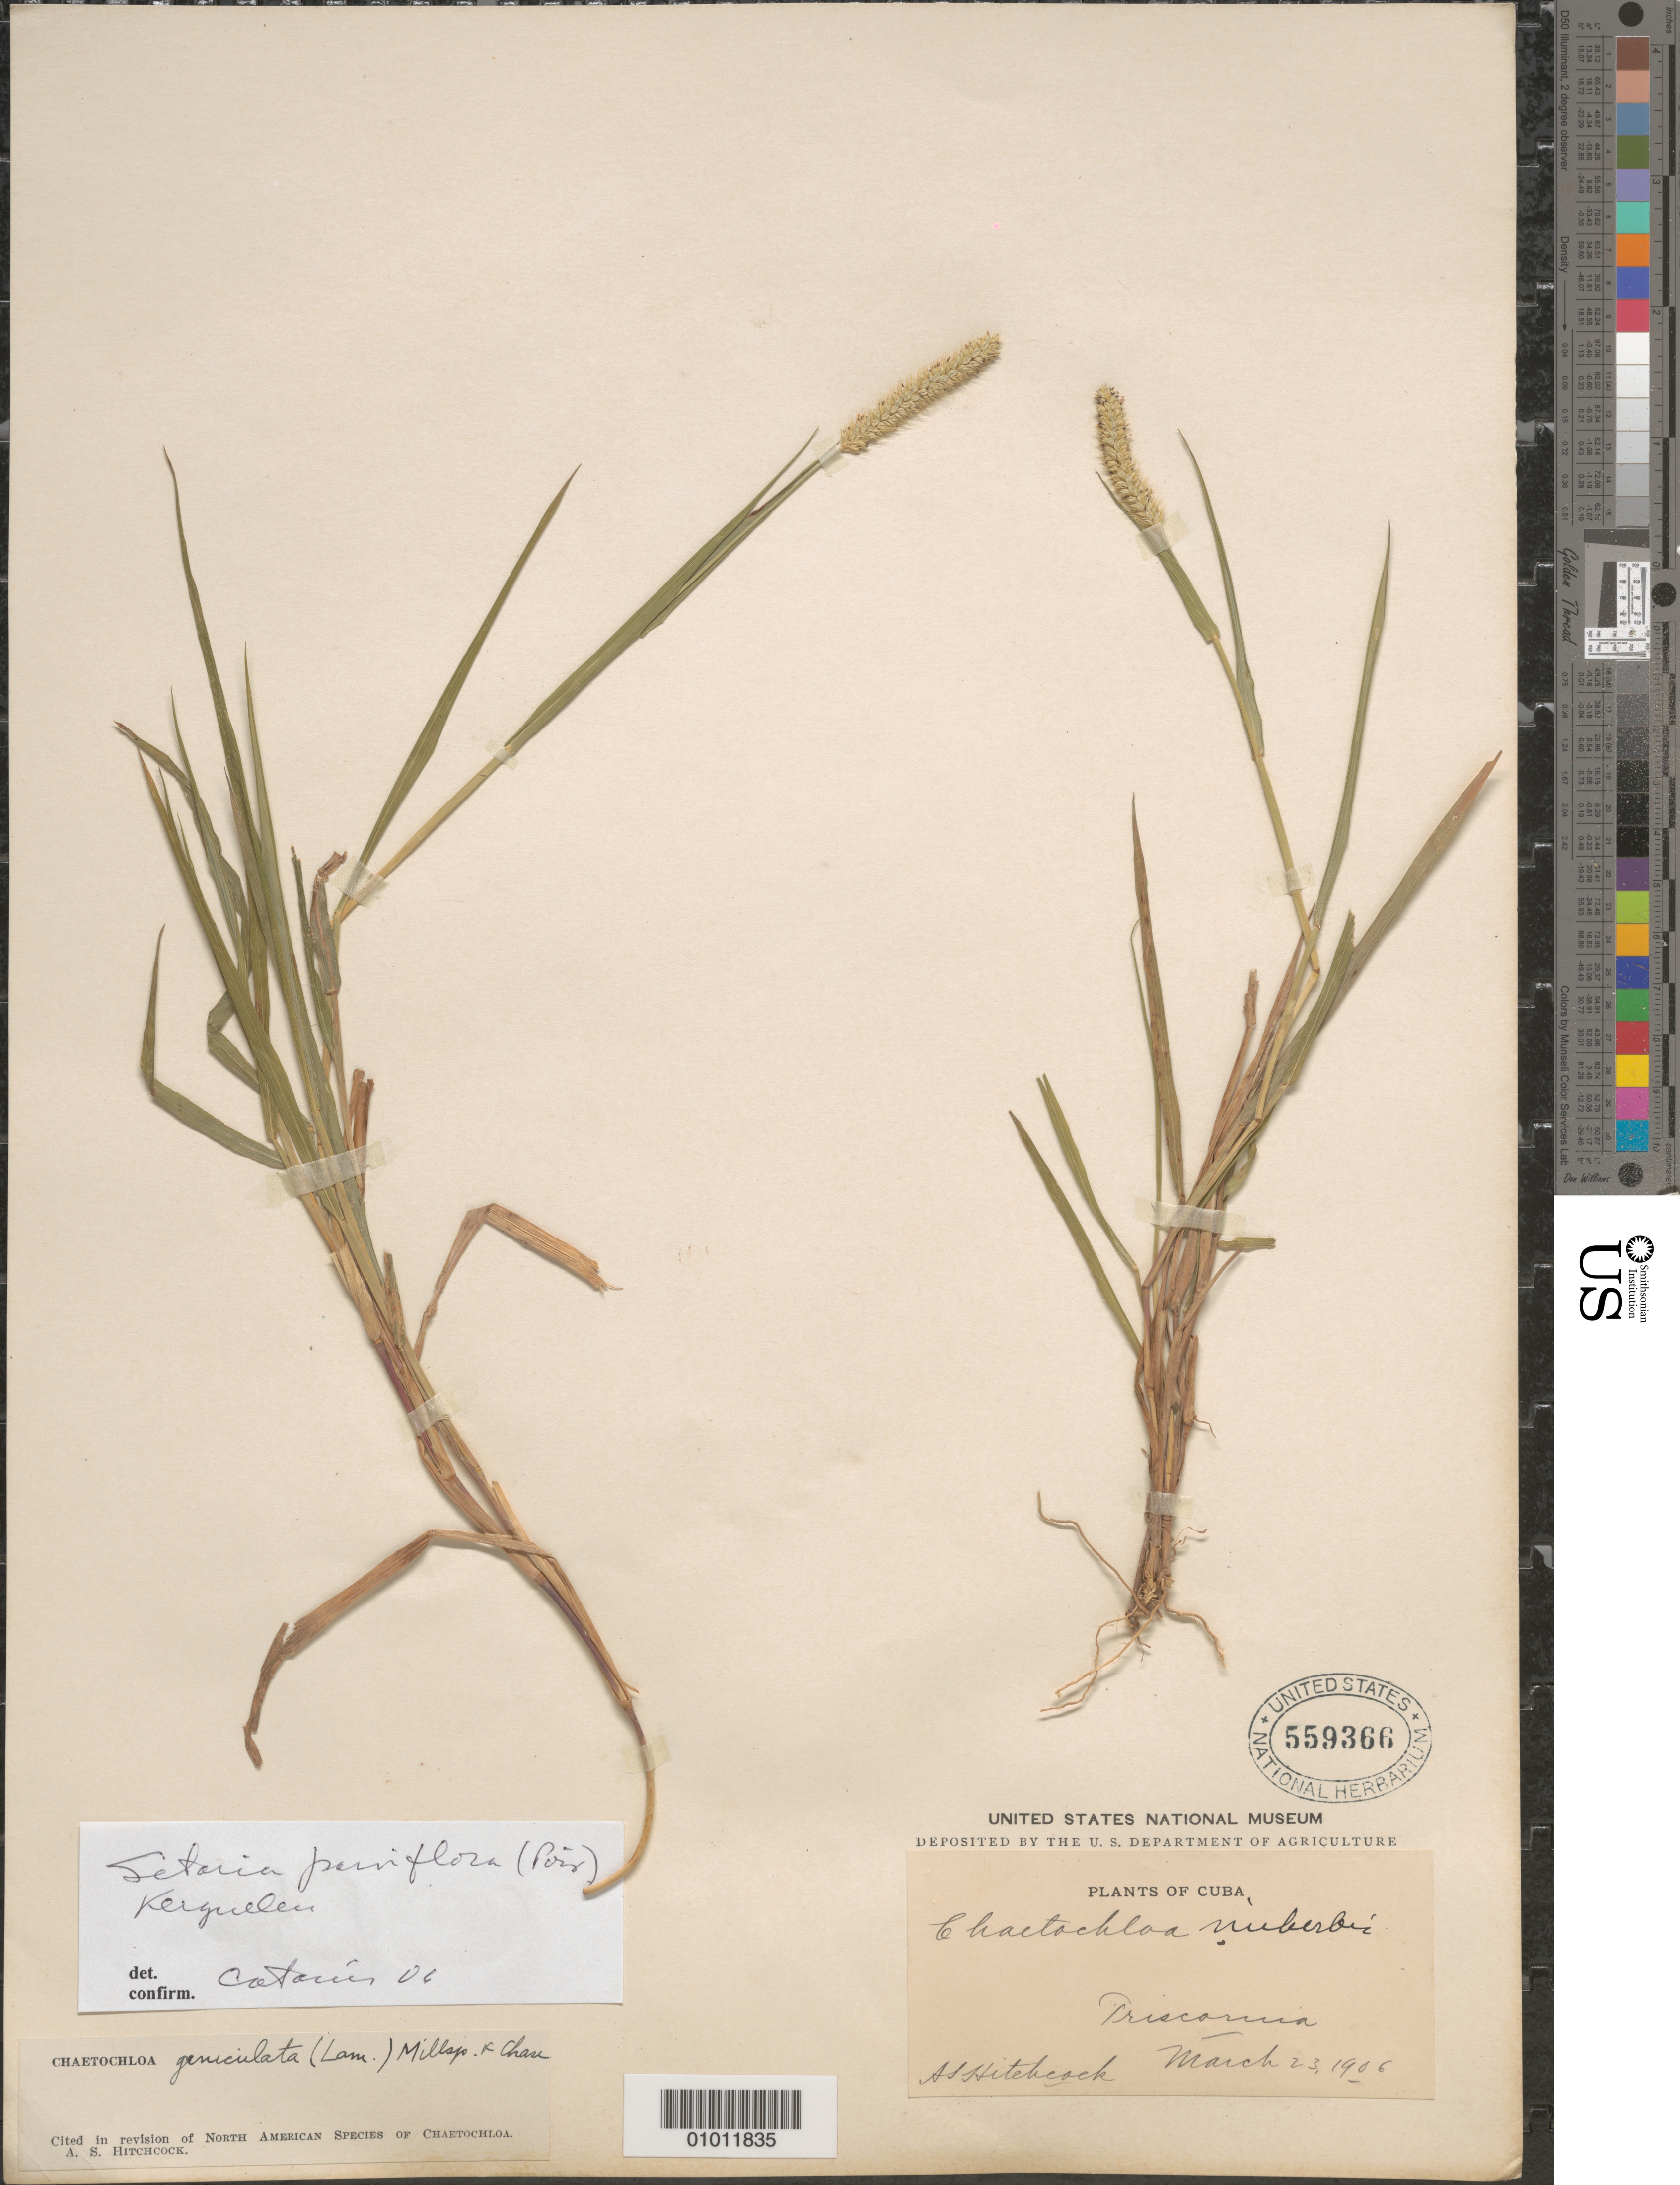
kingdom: Plantae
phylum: Tracheophyta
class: Liliopsida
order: Poales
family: Poaceae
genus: Setaria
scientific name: Setaria parviflora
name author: (Poir.) Kerguélen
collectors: A. S. Hitchcock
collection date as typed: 23 Mar 1906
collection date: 1906-03-23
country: Cuba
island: Cuba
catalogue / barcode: US 559366